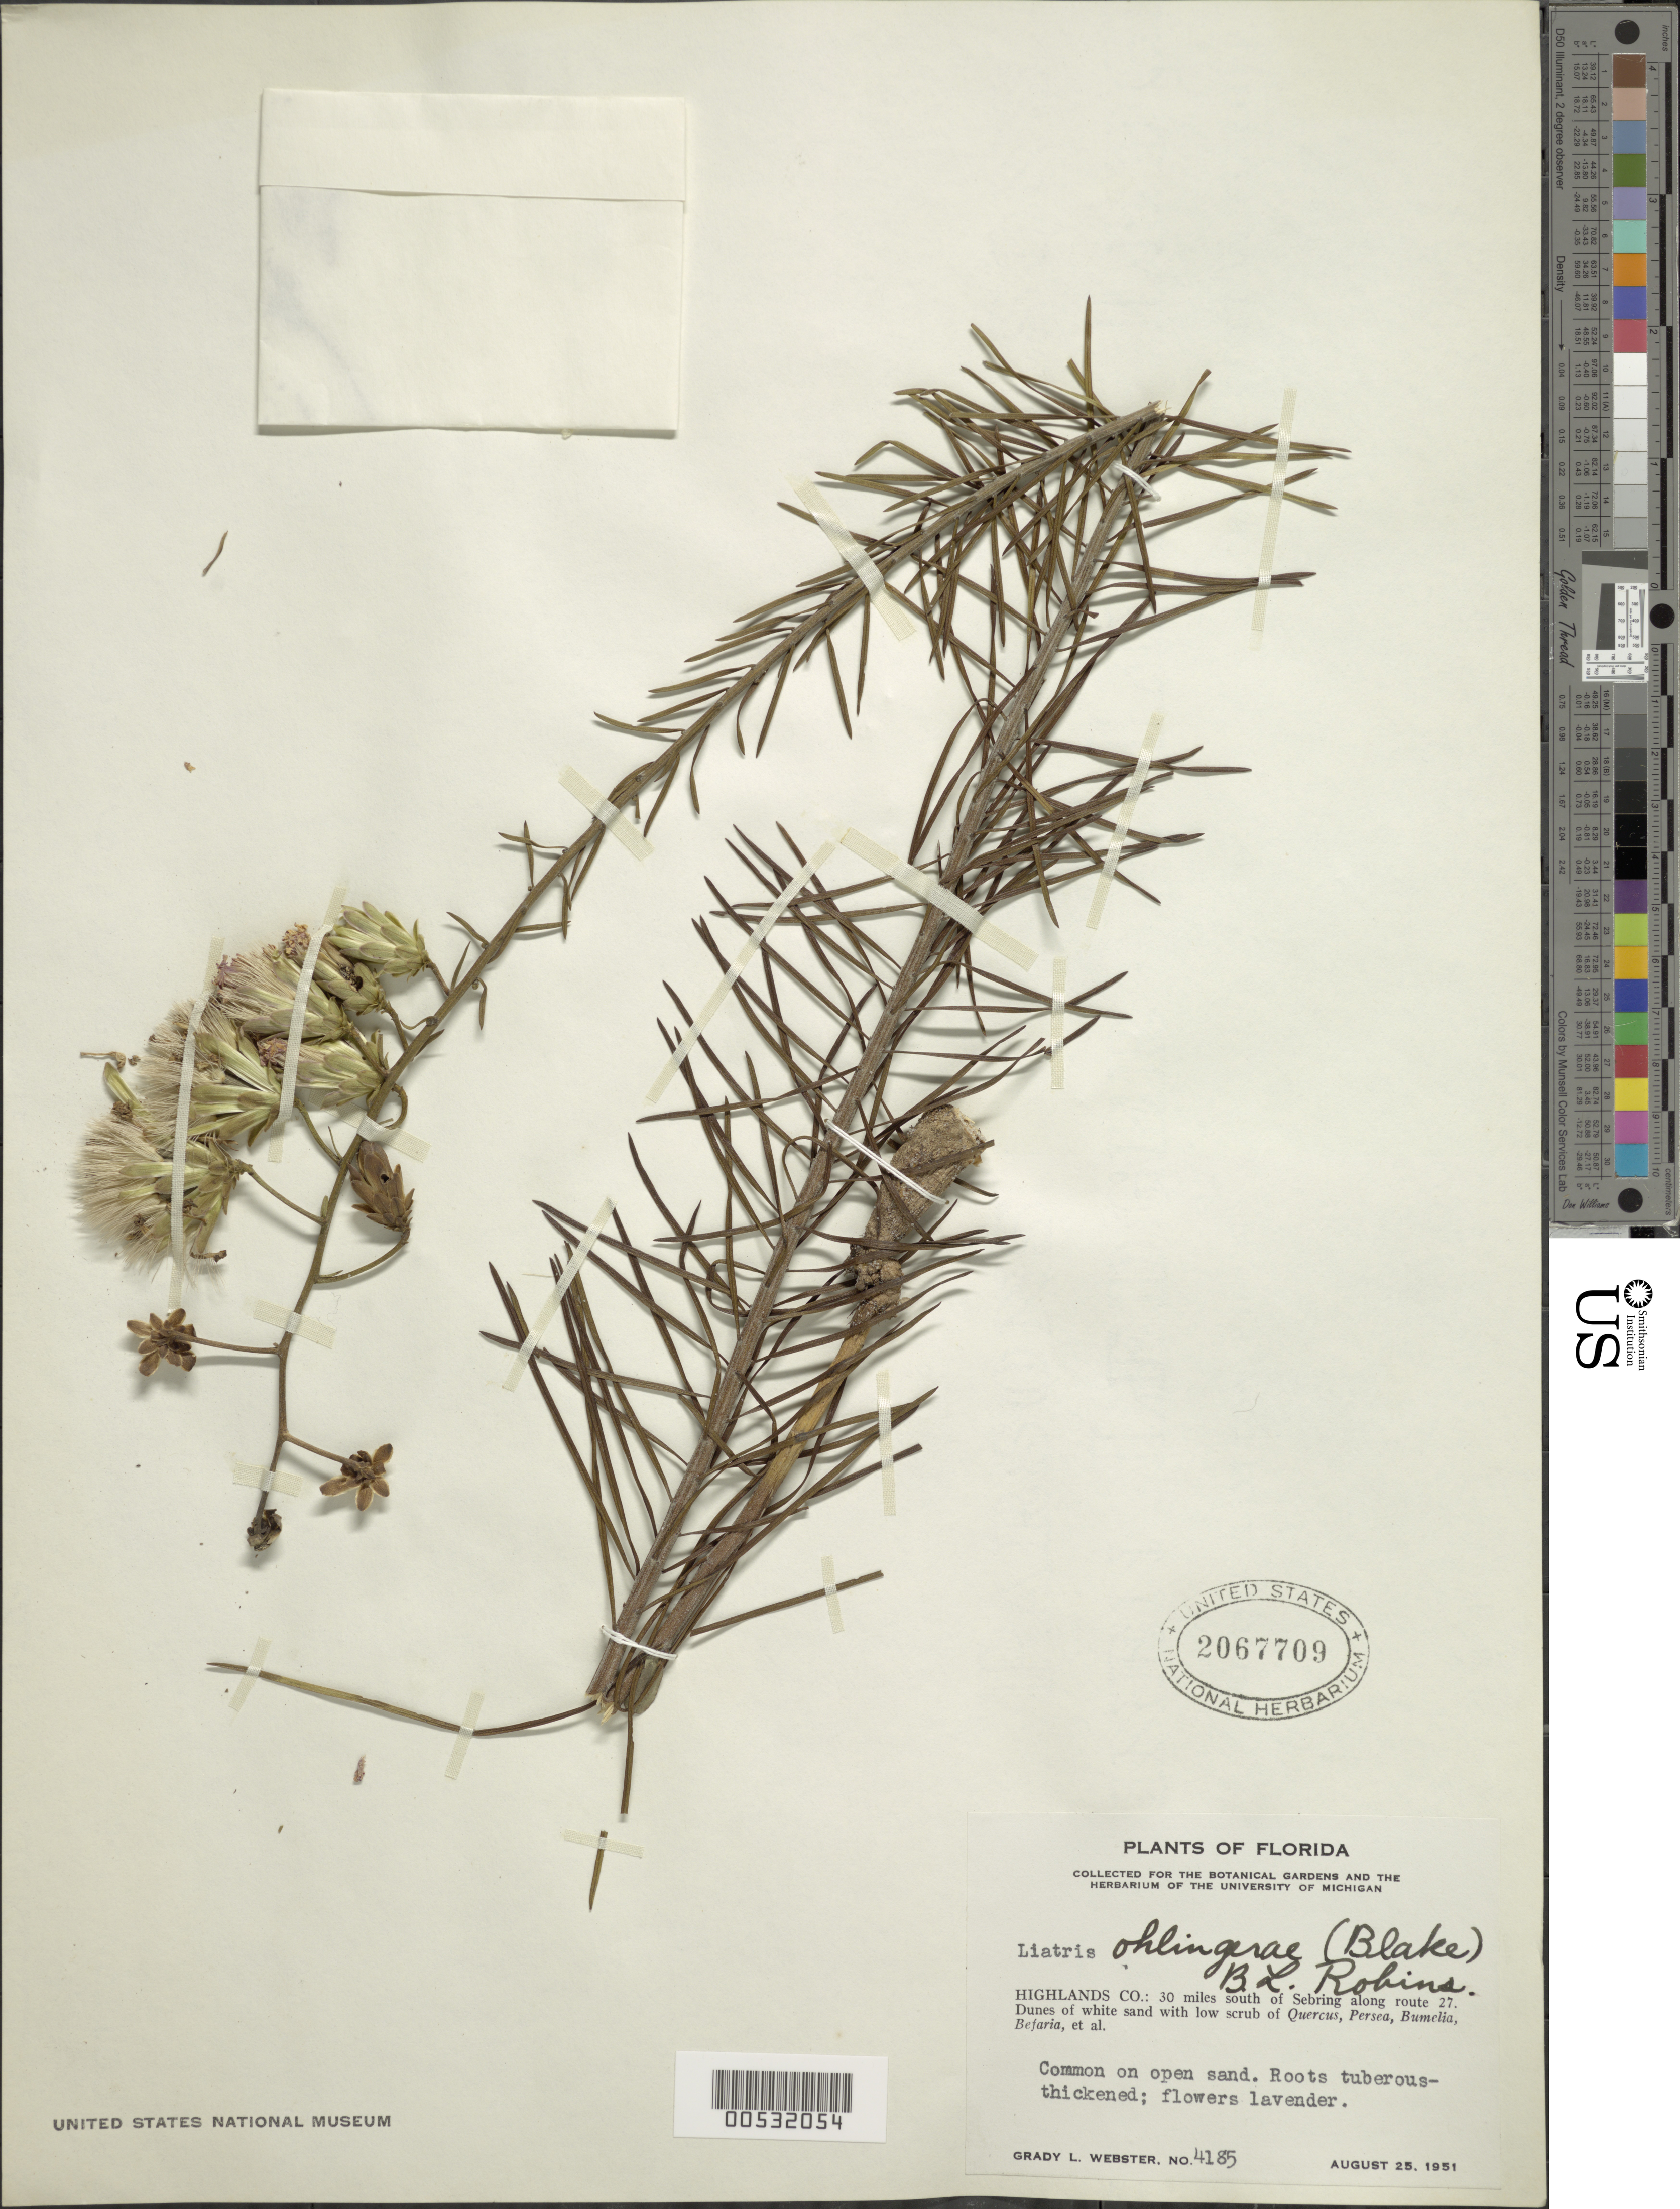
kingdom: Plantae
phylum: Tracheophyta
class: Magnoliopsida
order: Asterales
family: Asteraceae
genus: Liatris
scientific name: Liatris ohlingerae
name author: (S.F. Blake) B.L. Rob.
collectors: G. L. Webster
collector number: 4185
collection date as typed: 25 Aug 1951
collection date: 1951-08-25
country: United States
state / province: Florida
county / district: Highlands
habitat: Dunes of white sand with low scrub of Quercus, Persea, Bumelia, Befaria, et al. Common on open sand.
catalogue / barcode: US 2067709